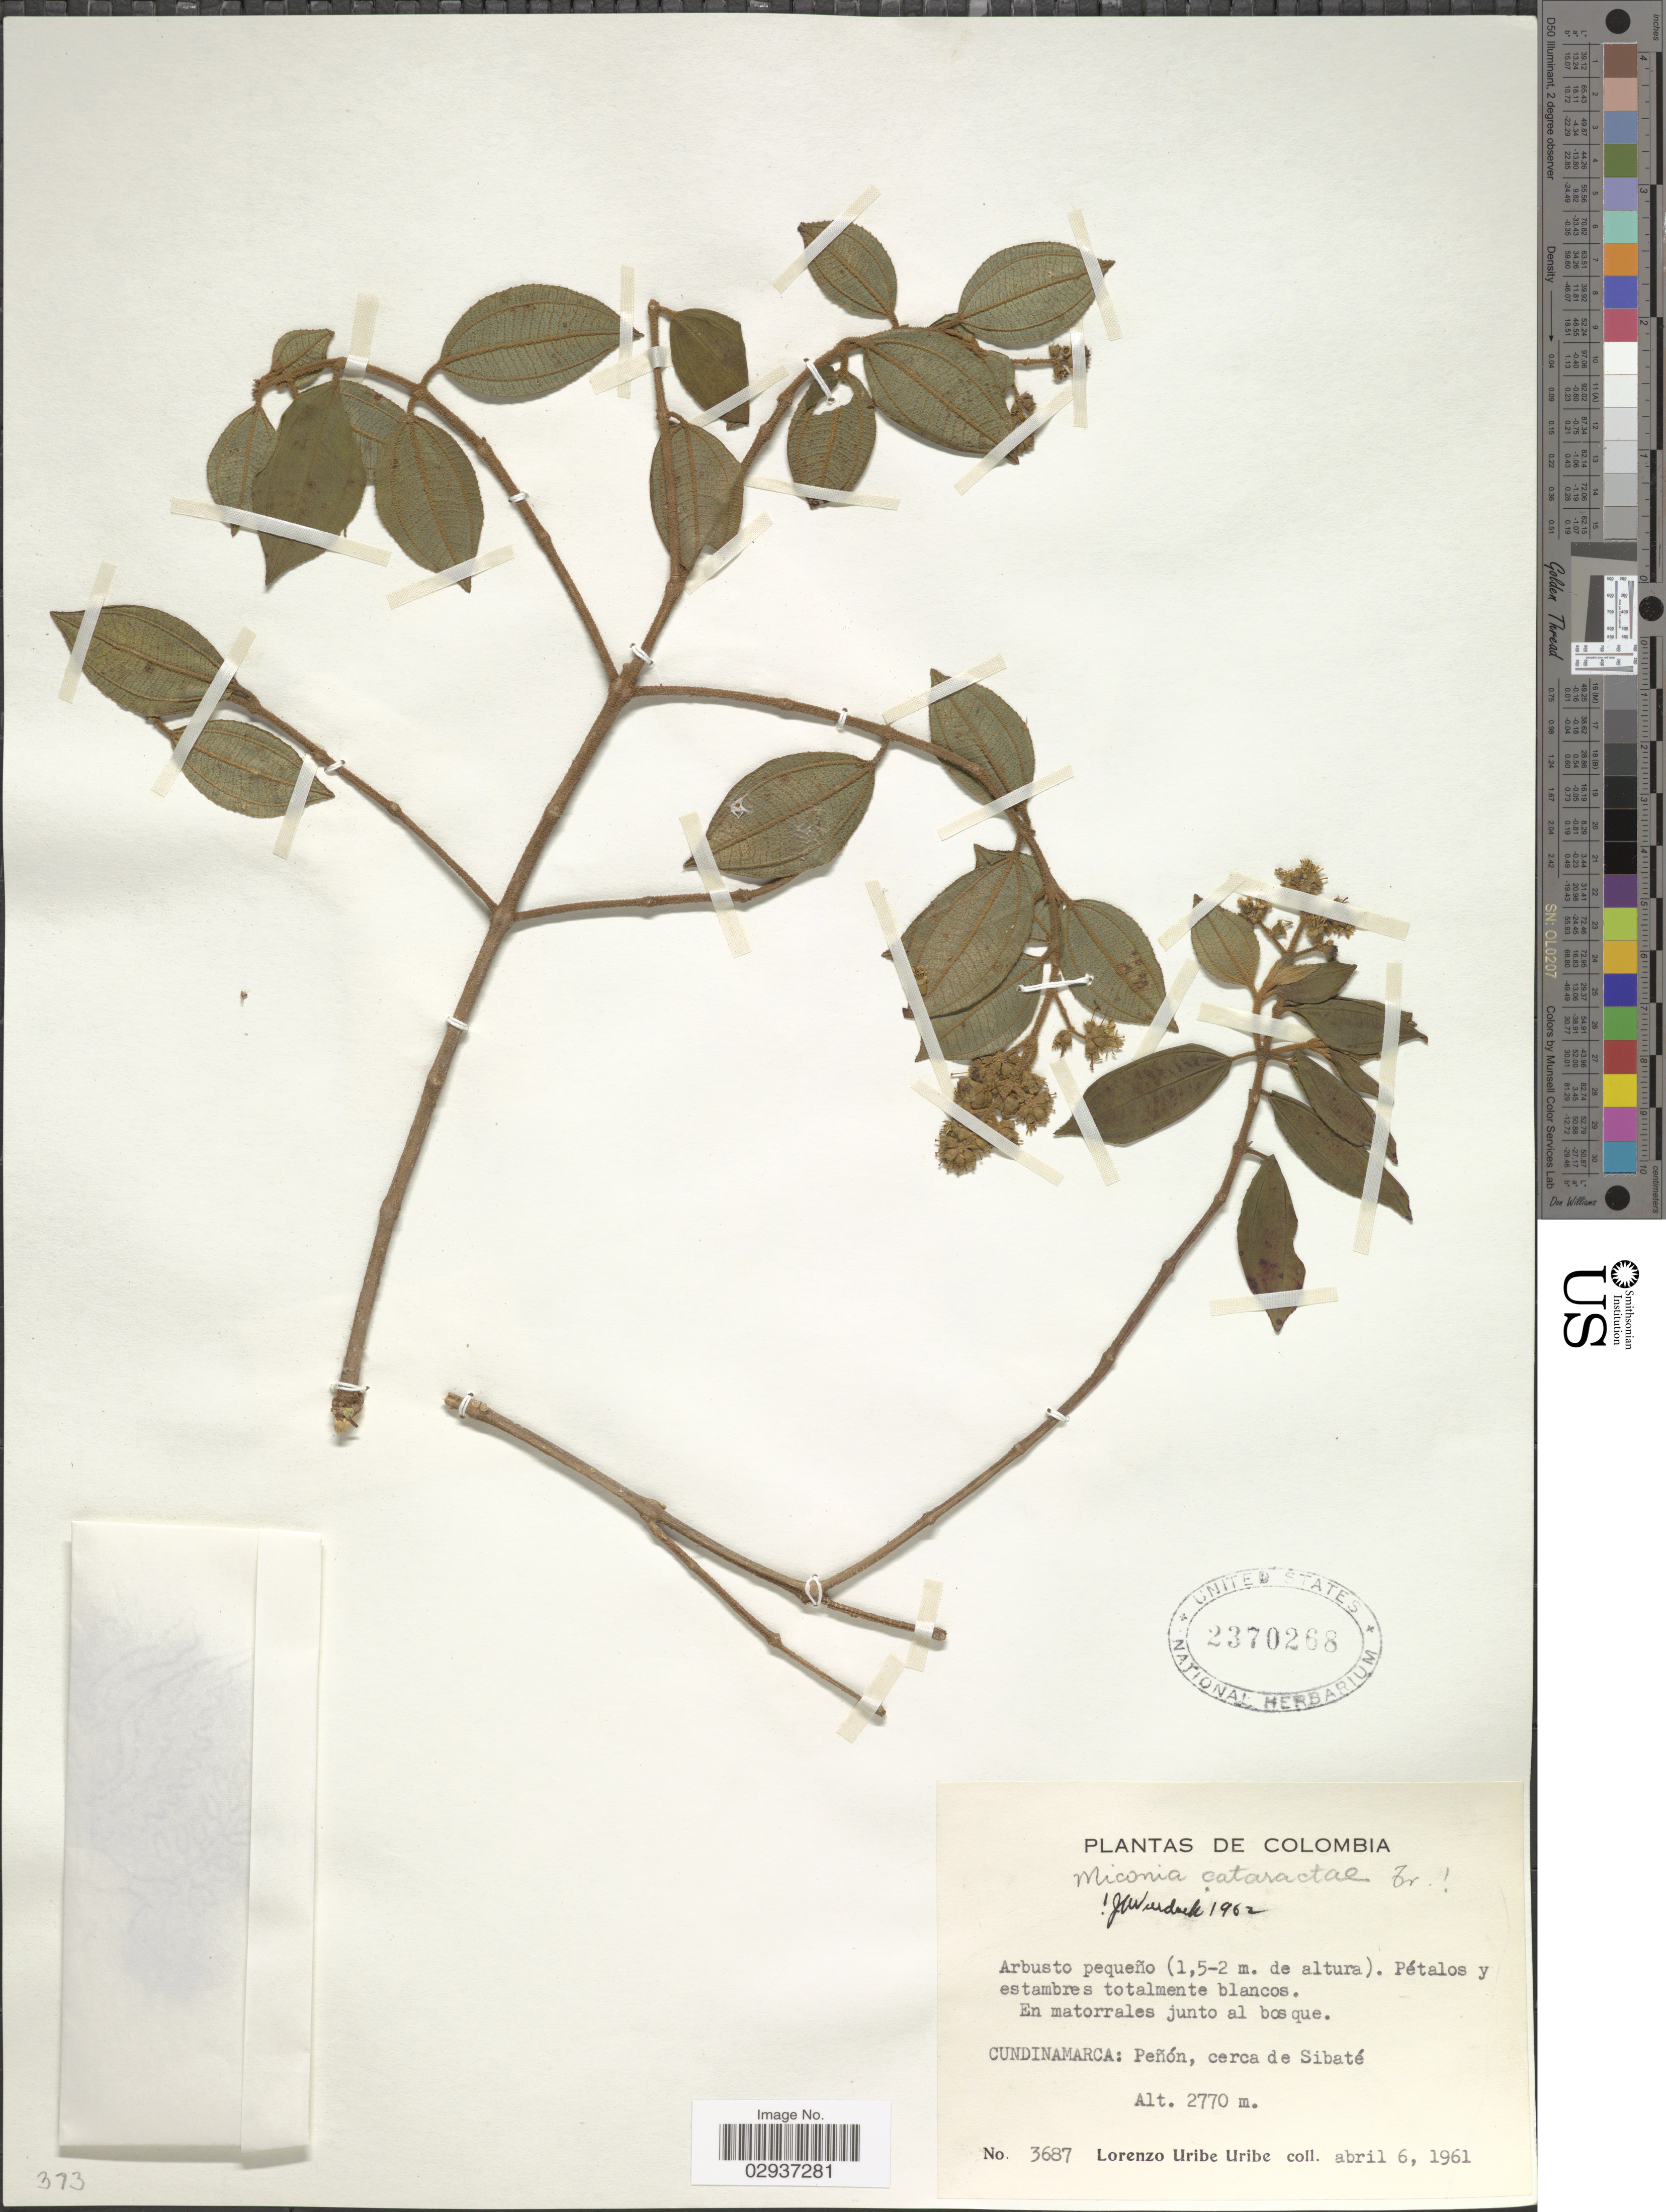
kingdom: Plantae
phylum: Tracheophyta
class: Magnoliopsida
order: Myrtales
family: Melastomataceae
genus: Miconia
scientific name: Miconia cataractae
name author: Triana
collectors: L. Uribe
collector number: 3687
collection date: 1961-04-06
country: Colombia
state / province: Cundinamarca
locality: Cundinamarca: Peñón, cerca de Sibaté.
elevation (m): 2770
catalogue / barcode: US 2370268